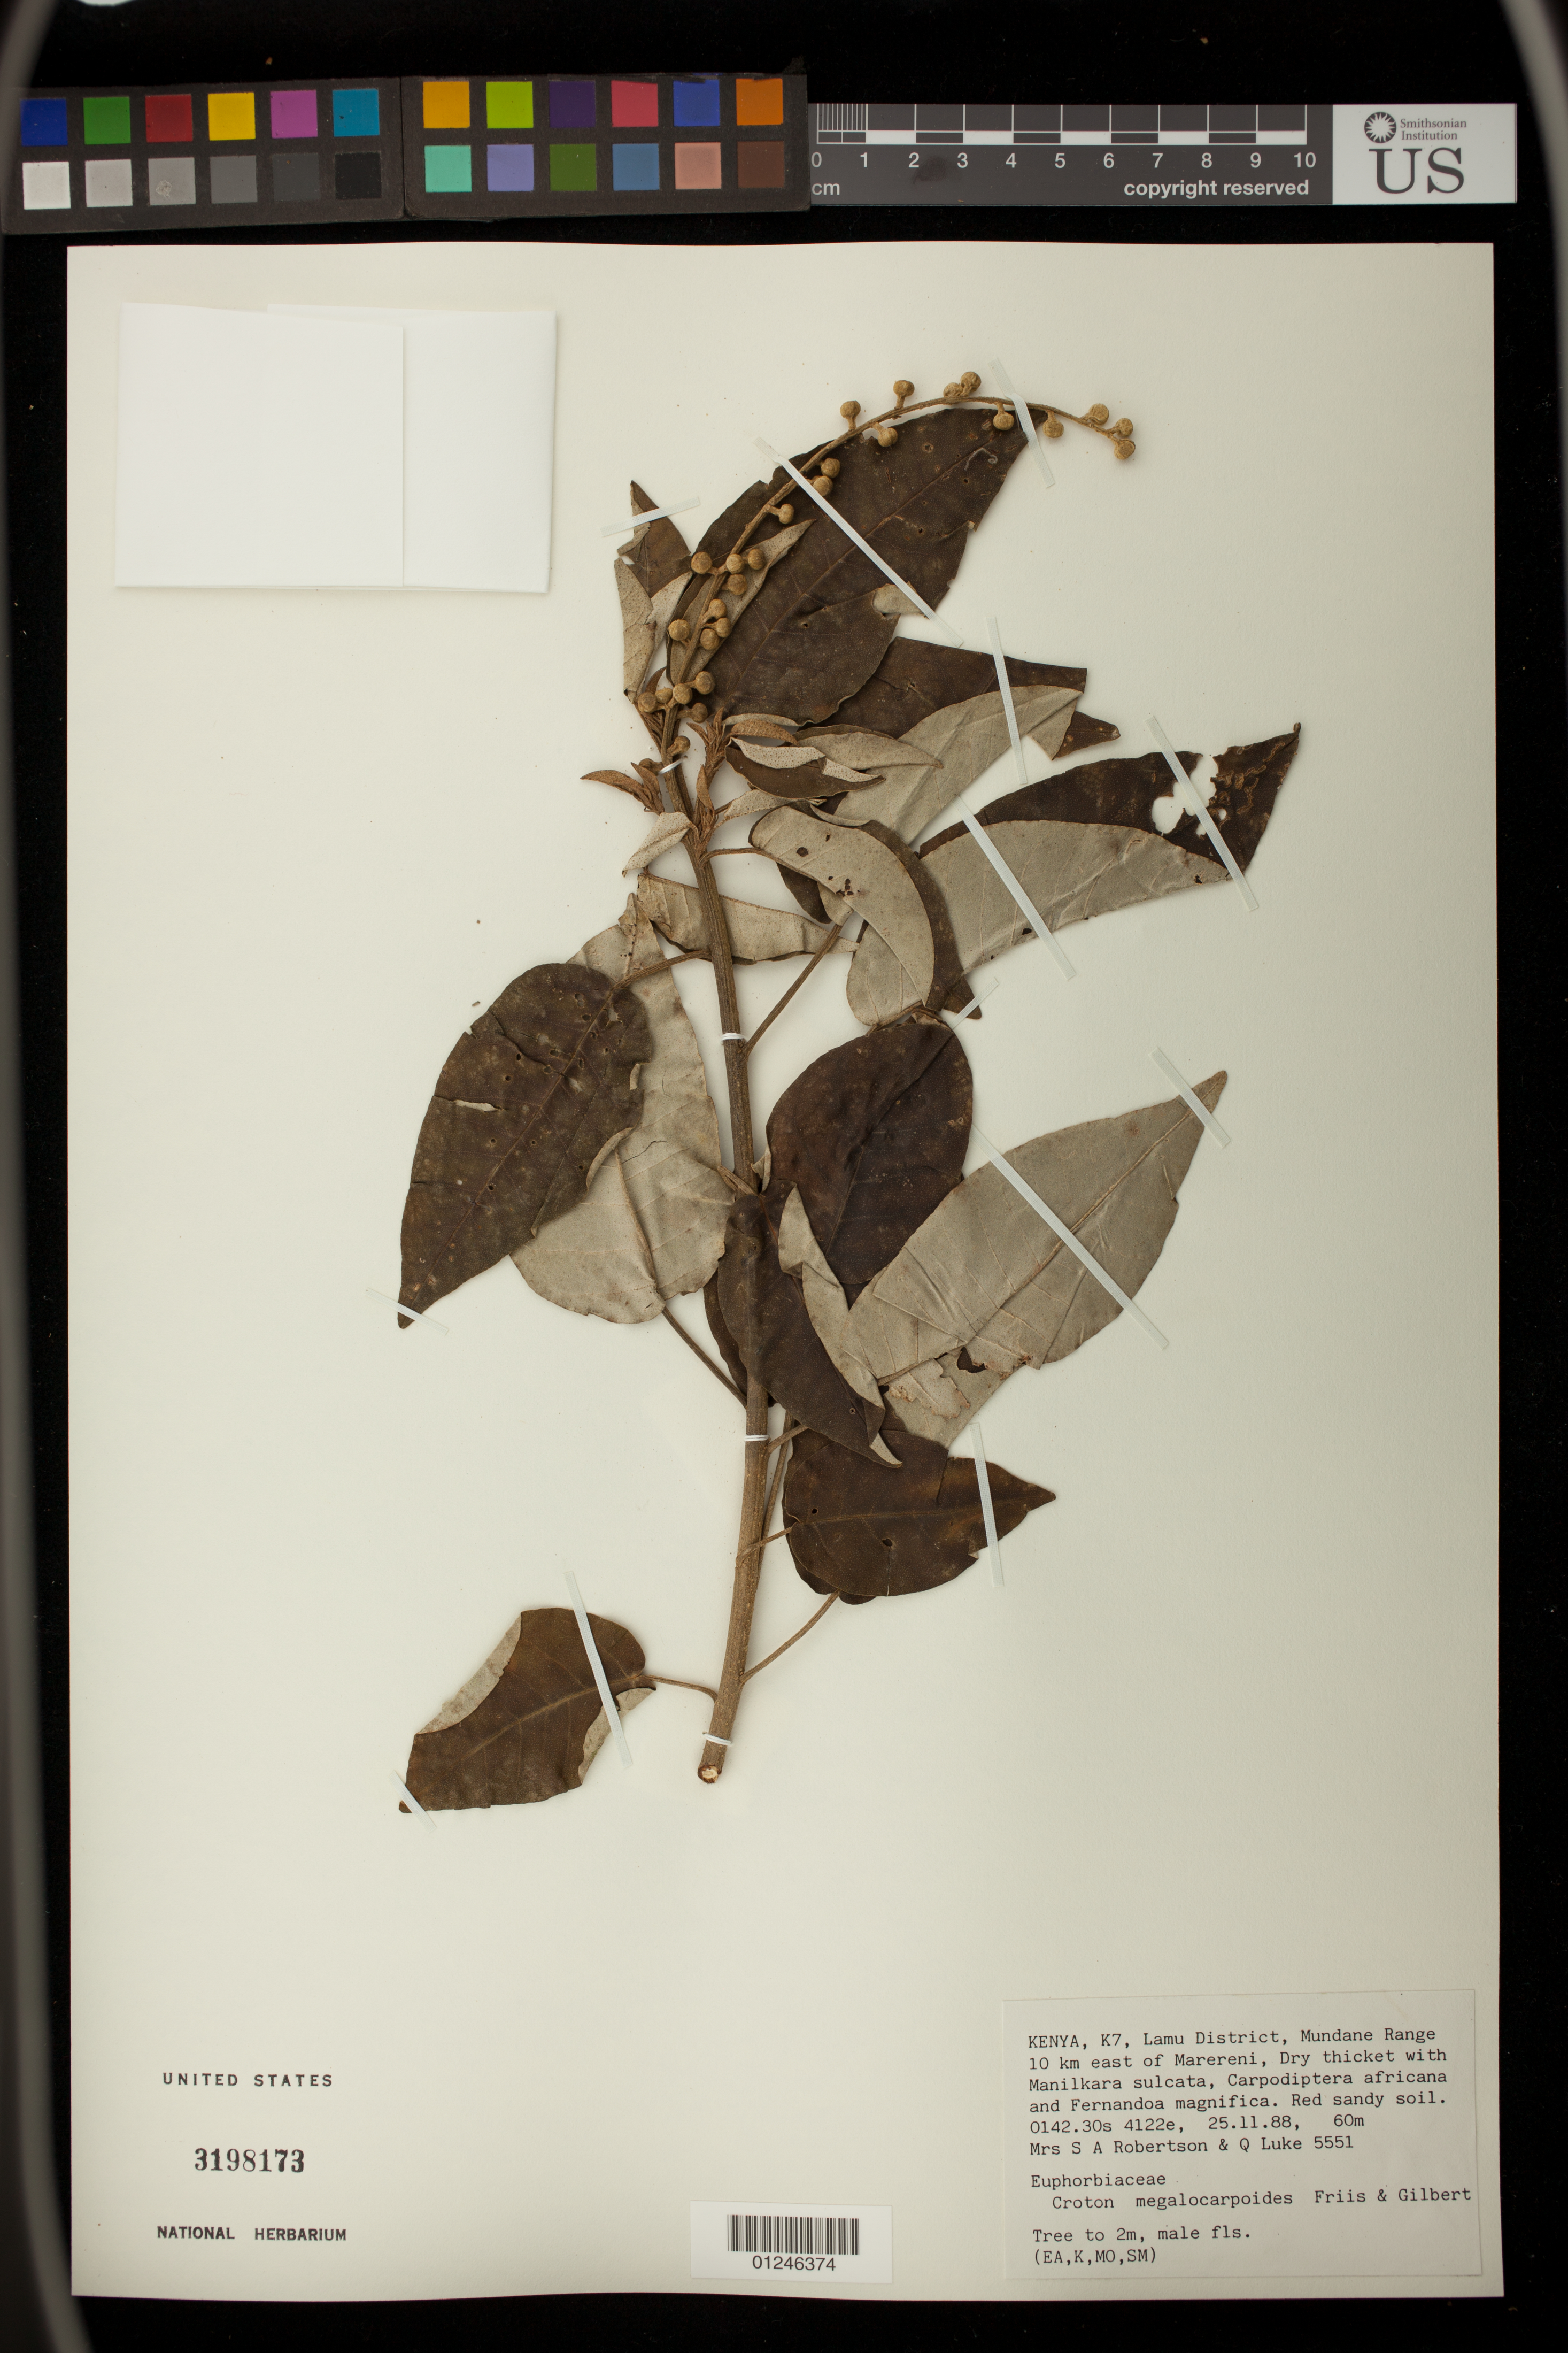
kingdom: Plantae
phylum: Tracheophyta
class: Magnoliopsida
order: Malpighiales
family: Euphorbiaceae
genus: Croton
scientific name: Croton megalocarpoides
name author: Friis & M.G. Gilbert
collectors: S. A. Robertson & Q. Luke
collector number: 5551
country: Kenya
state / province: Lamu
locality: K7, Mundane Range, 10 km east of Marereni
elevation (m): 60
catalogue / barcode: US 3198173